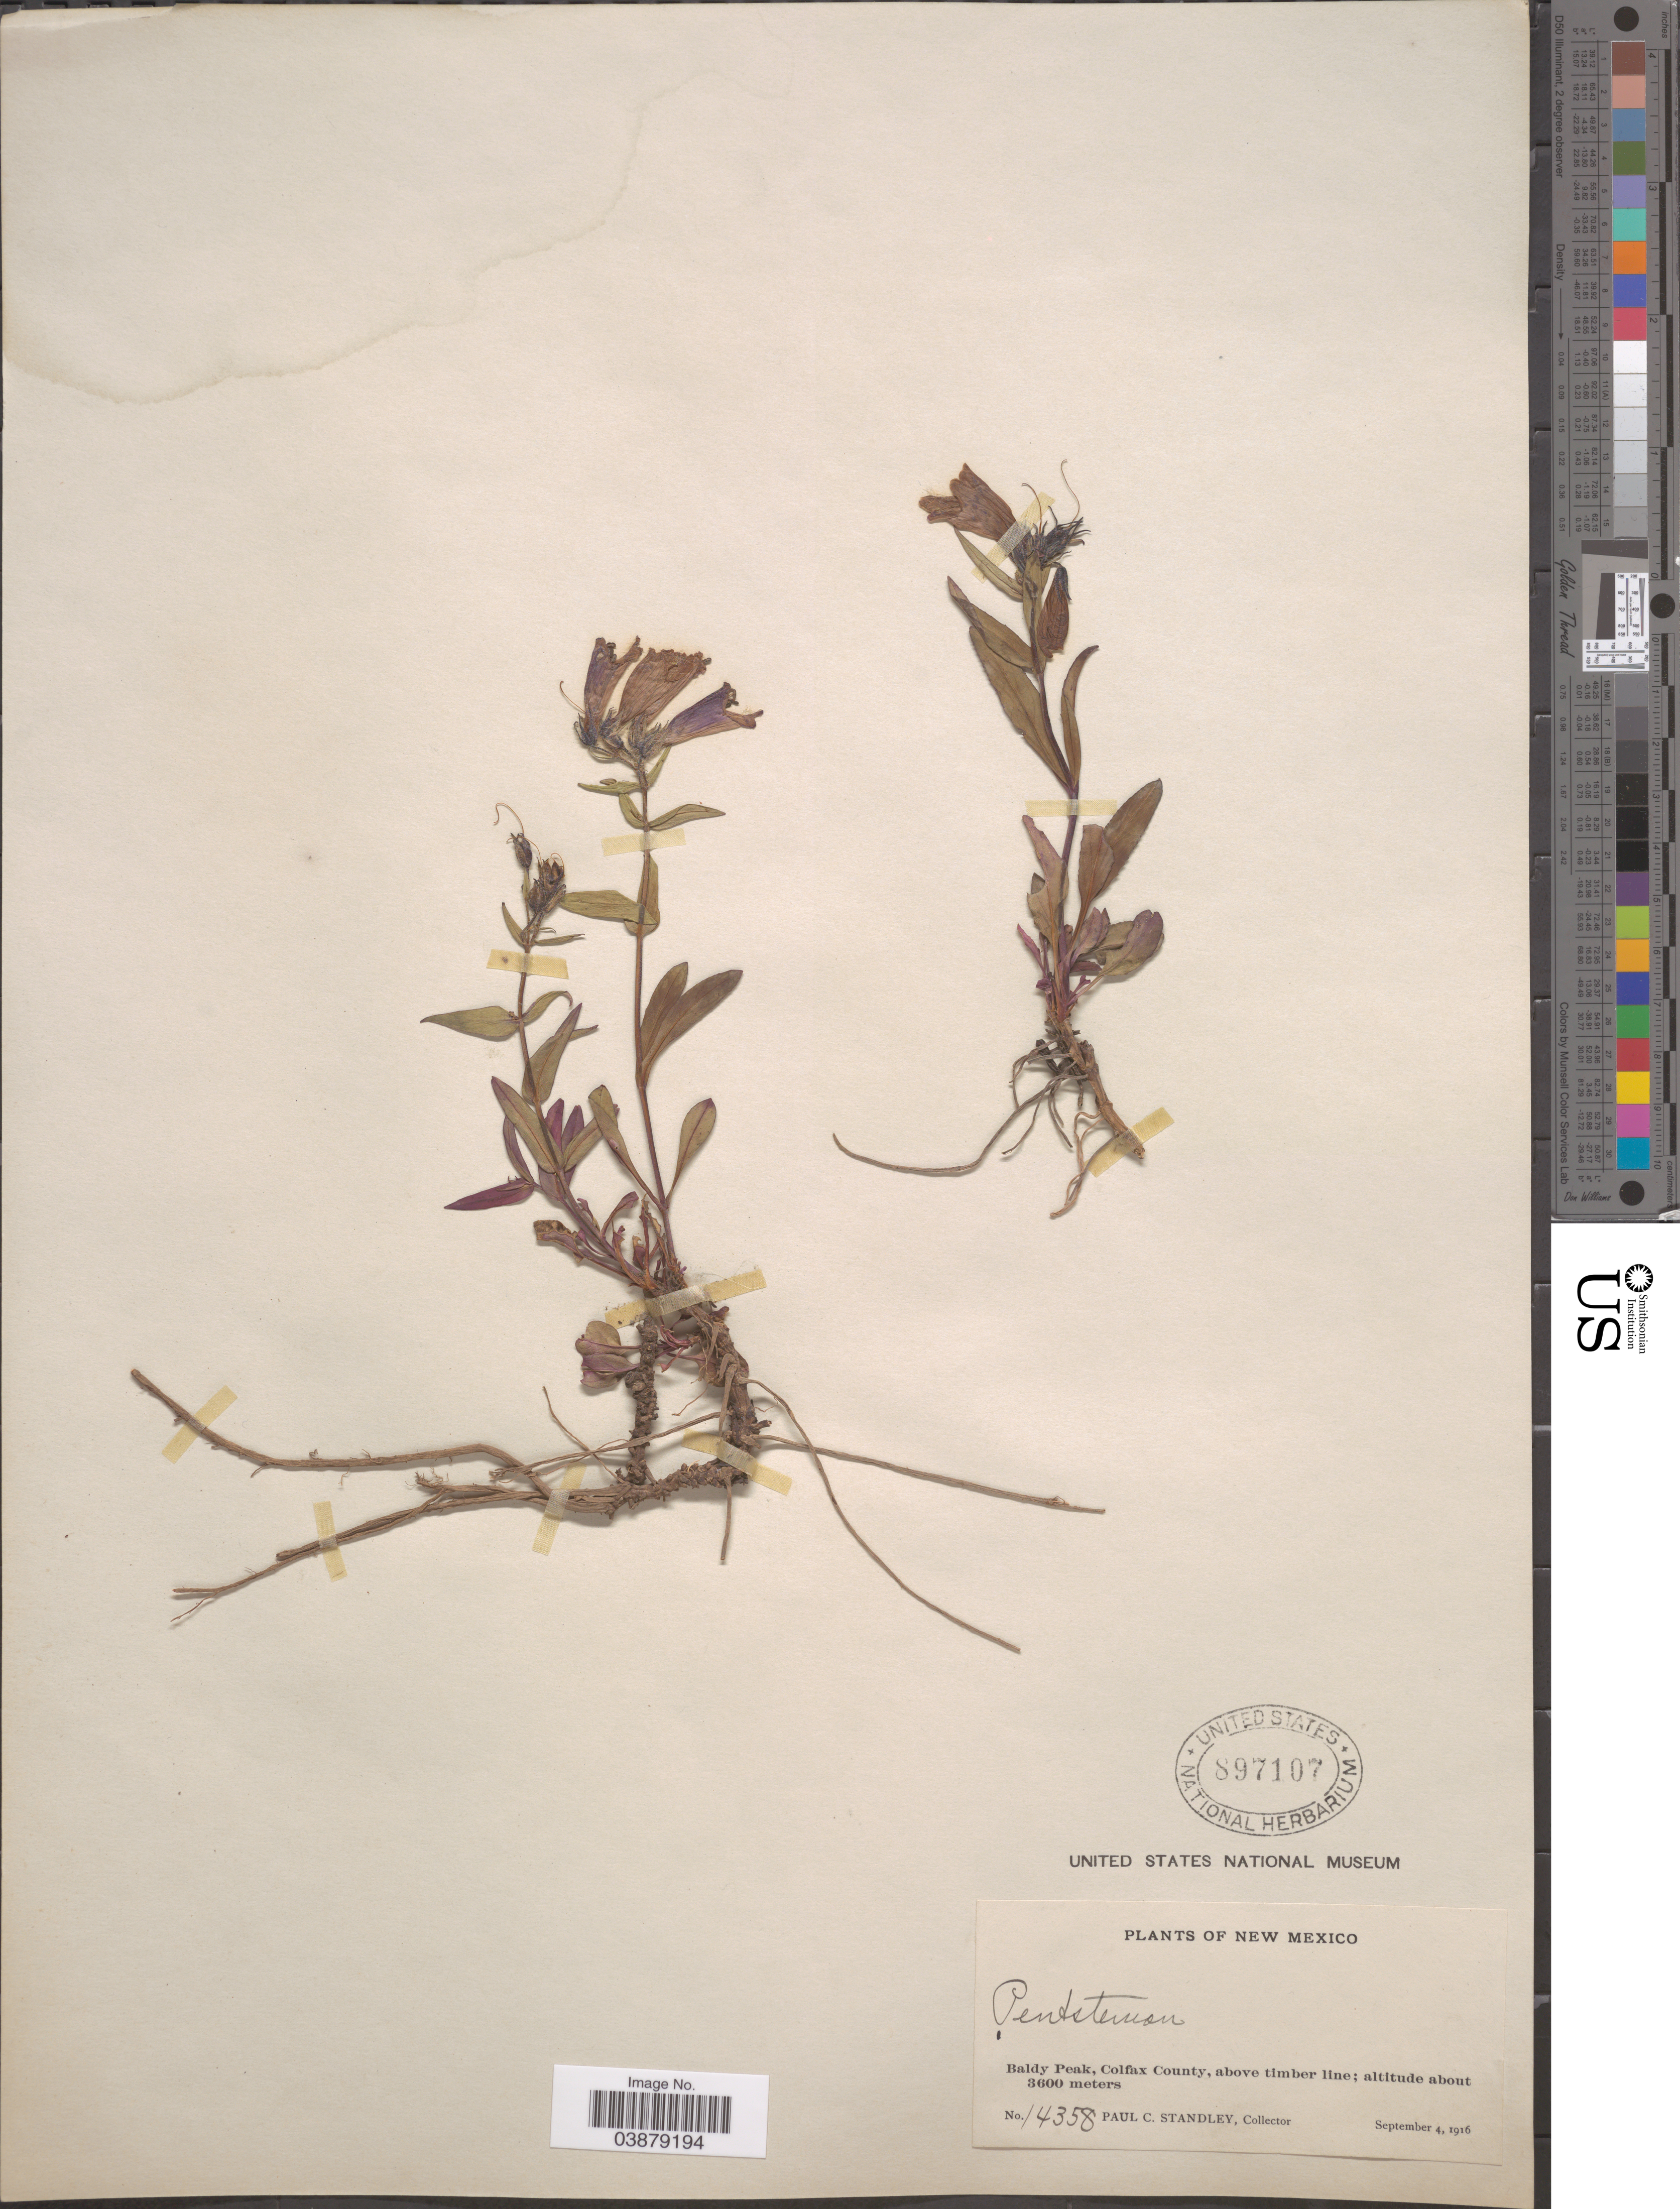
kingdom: Plantae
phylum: Tracheophyta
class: Magnoliopsida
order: Lamiales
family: Plantaginaceae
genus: Penstemon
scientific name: Penstemon whippleanus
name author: A. Gray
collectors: P. C. Standley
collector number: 14358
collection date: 1916-09-04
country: United States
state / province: New Mexico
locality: Baldy Peak, Colfax County, above timber line.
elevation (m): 3600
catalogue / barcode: US 897107